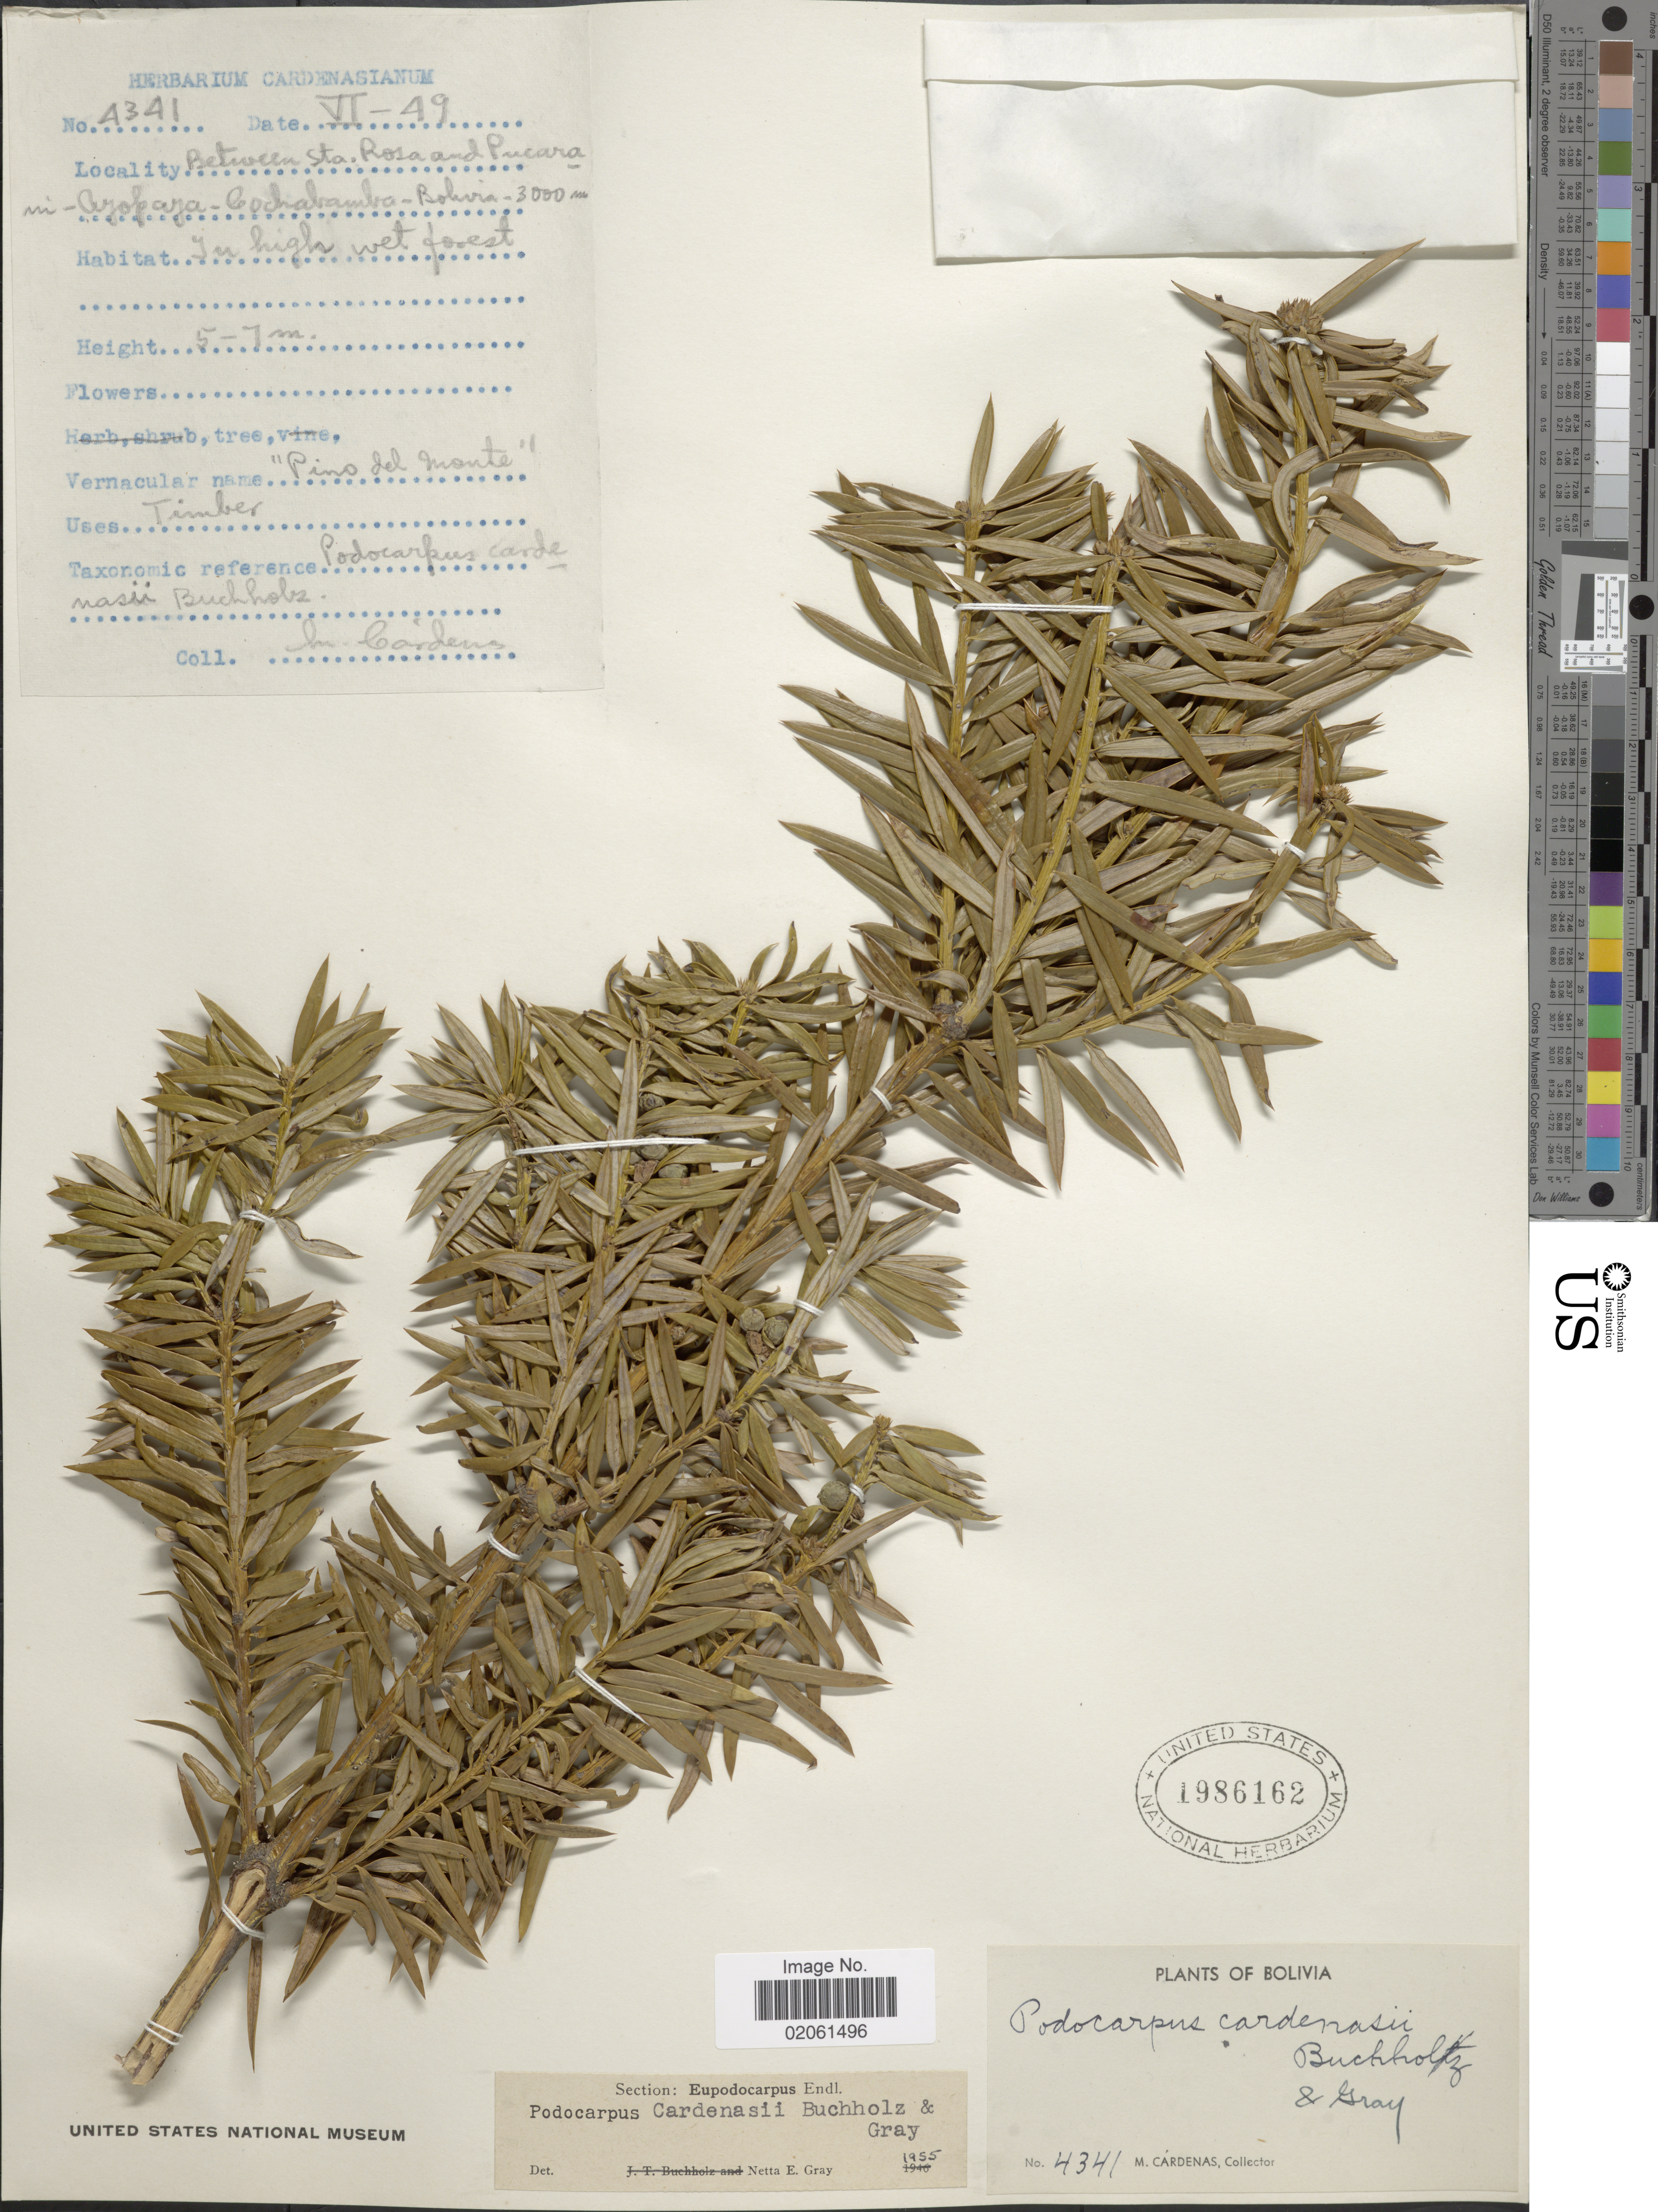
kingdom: Plantae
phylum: Tracheophyta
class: Pinopsida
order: Pinales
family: Podocarpaceae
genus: Podocarpus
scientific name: Podocarpus cardenasii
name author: J. Buchholz & N.E. Gray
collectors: M. Cárdenas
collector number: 4341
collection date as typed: Transcribed d/m/y: /6/49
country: Bolivia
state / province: Cochabamba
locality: Between Sta. Rosa and Pucara in - Ayopaya. In high wet forest.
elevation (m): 3000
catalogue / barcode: US 1986162